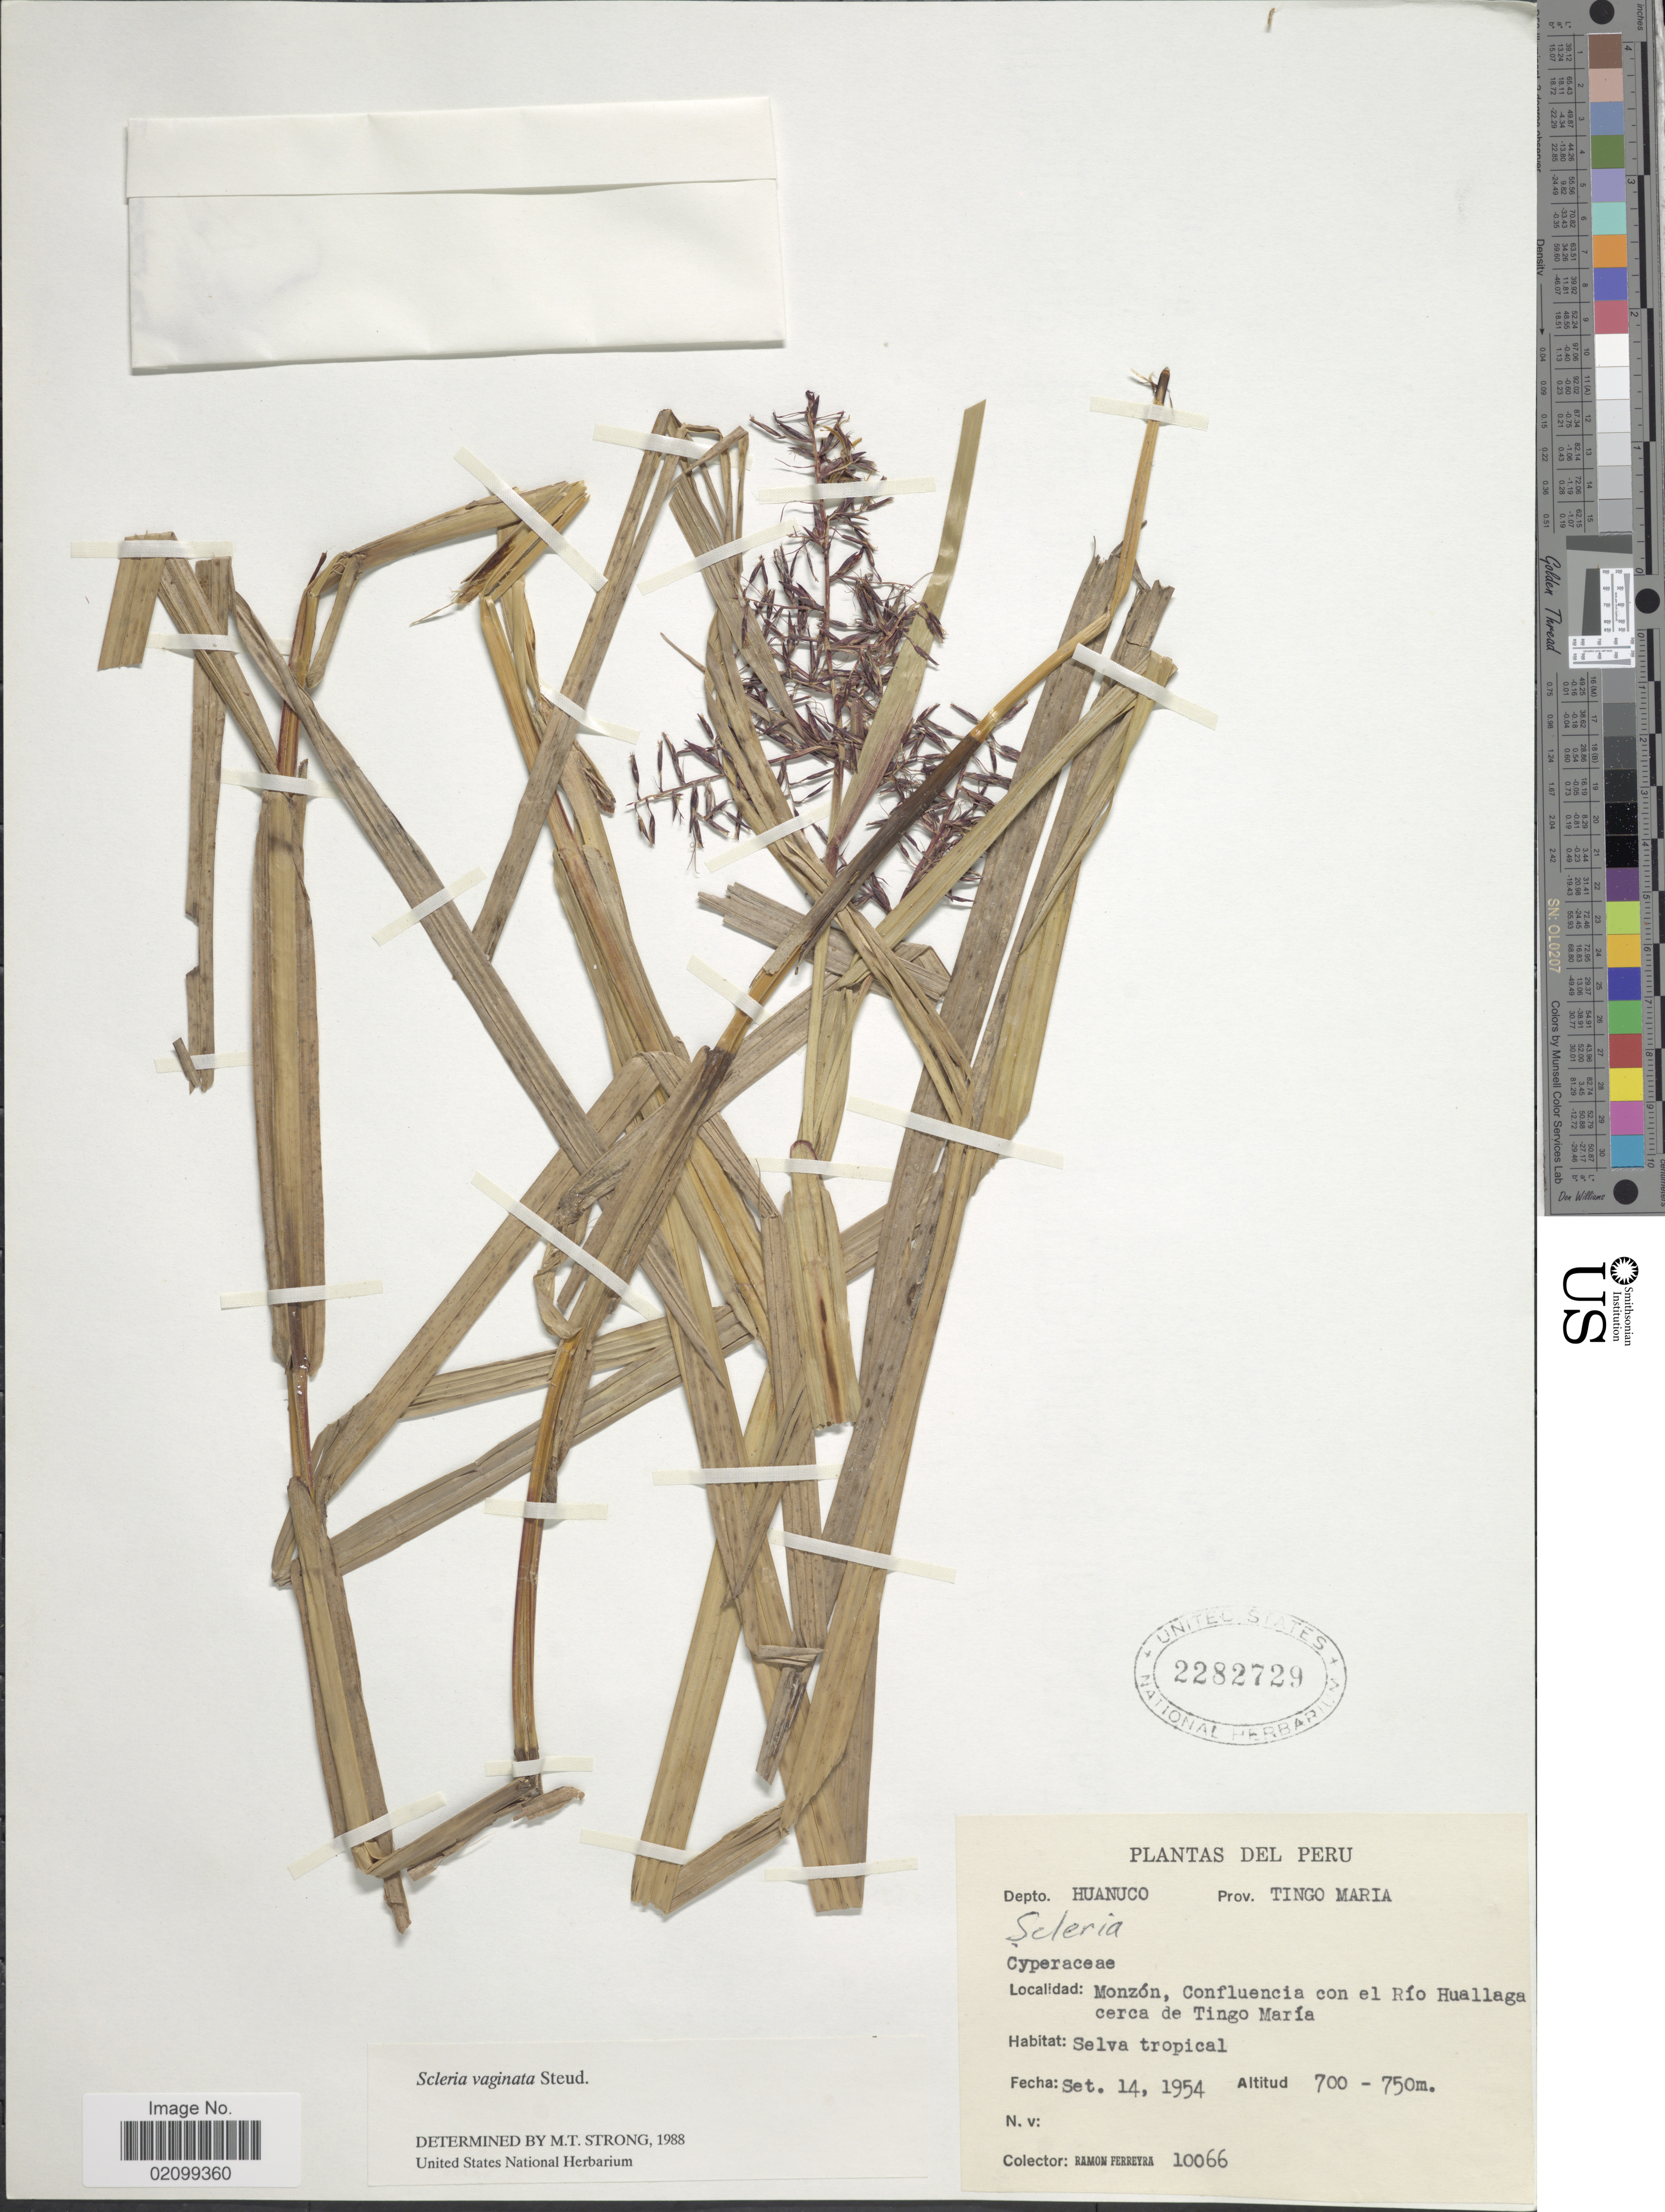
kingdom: Plantae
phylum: Tracheophyta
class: Liliopsida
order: Poales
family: Cyperaceae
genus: Scleria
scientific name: Scleria vaginata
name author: Steud.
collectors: R. A. Ferreyra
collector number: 10066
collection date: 1954-09-14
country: Peru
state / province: Huánuco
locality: Depto. Huanuco, Prov. Tingo Maria. Monzon, Confluencia con el Rio Huallaga cerca de Tingo Maria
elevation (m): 700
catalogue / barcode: US 2282729